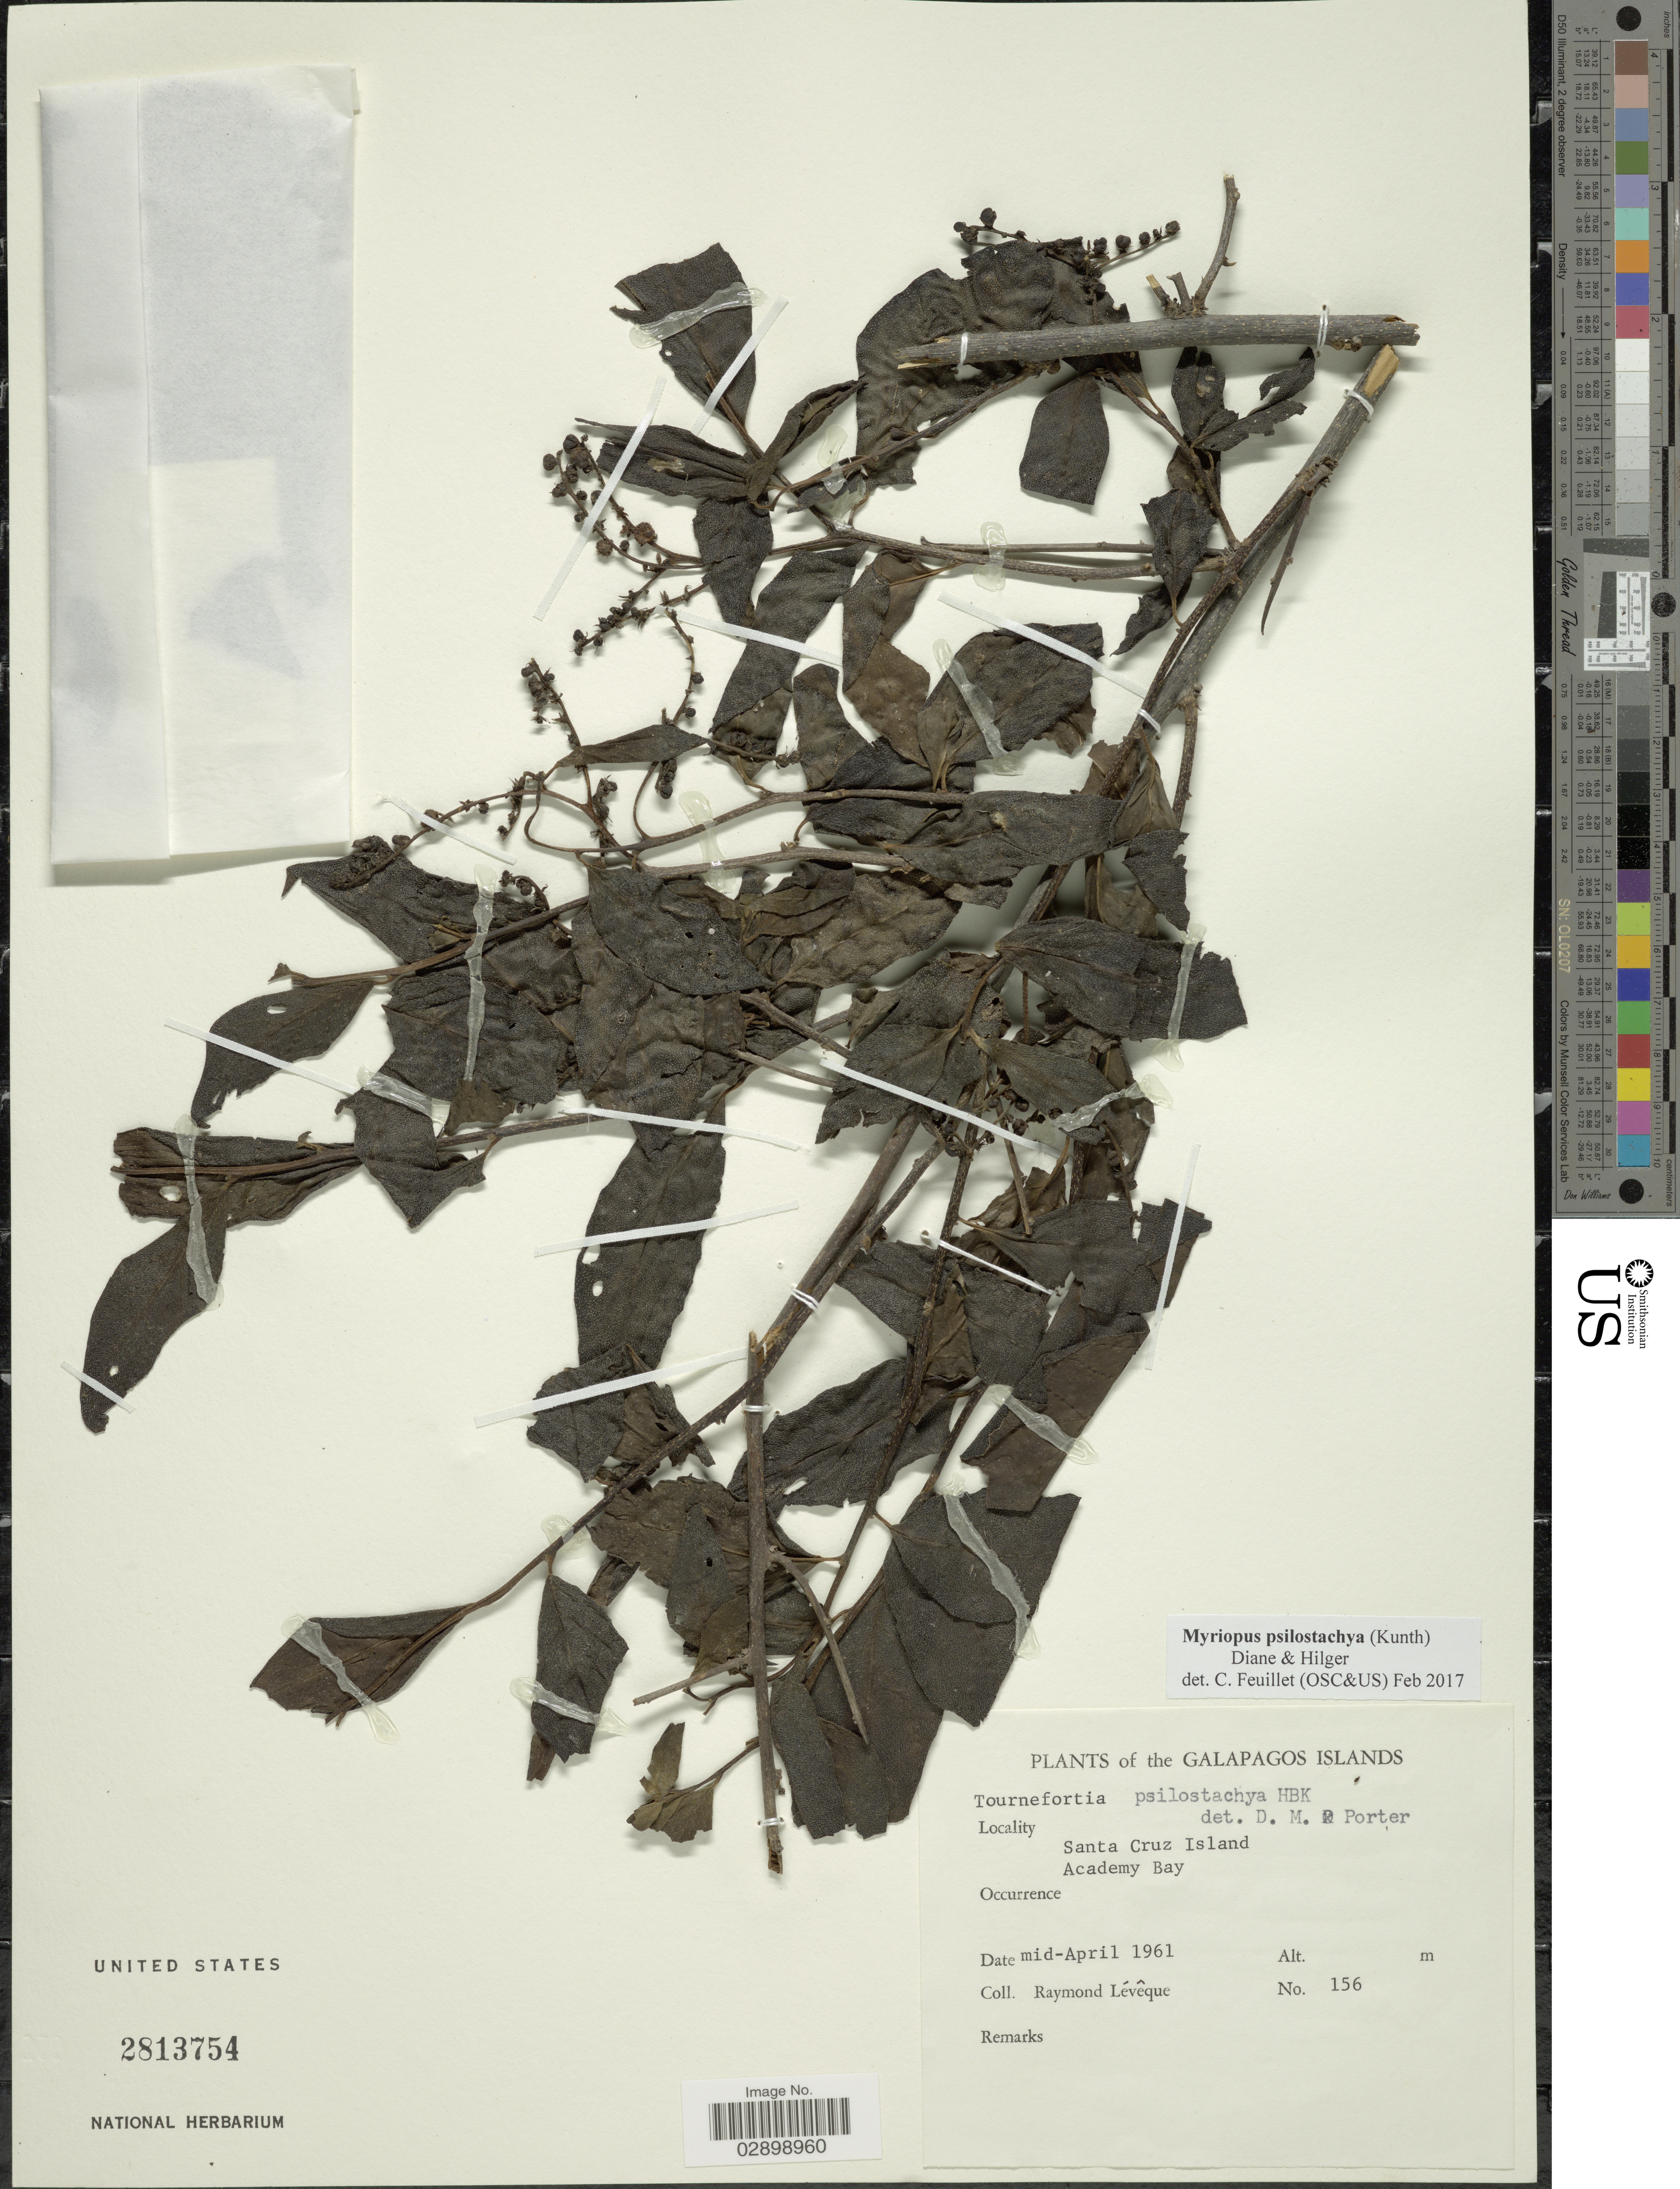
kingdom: Plantae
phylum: Tracheophyta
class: Magnoliopsida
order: Boraginales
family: Heliotropiaceae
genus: Myriopus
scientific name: Myriopus psilostachya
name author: (Kunth) Diane & Hilger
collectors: R. Lévêque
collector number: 156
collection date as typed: mid-April 1961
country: Ecuador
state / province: Colón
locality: Galapagos Islands. Santa Cruz Island. Academy Bay.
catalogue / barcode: US 2813754